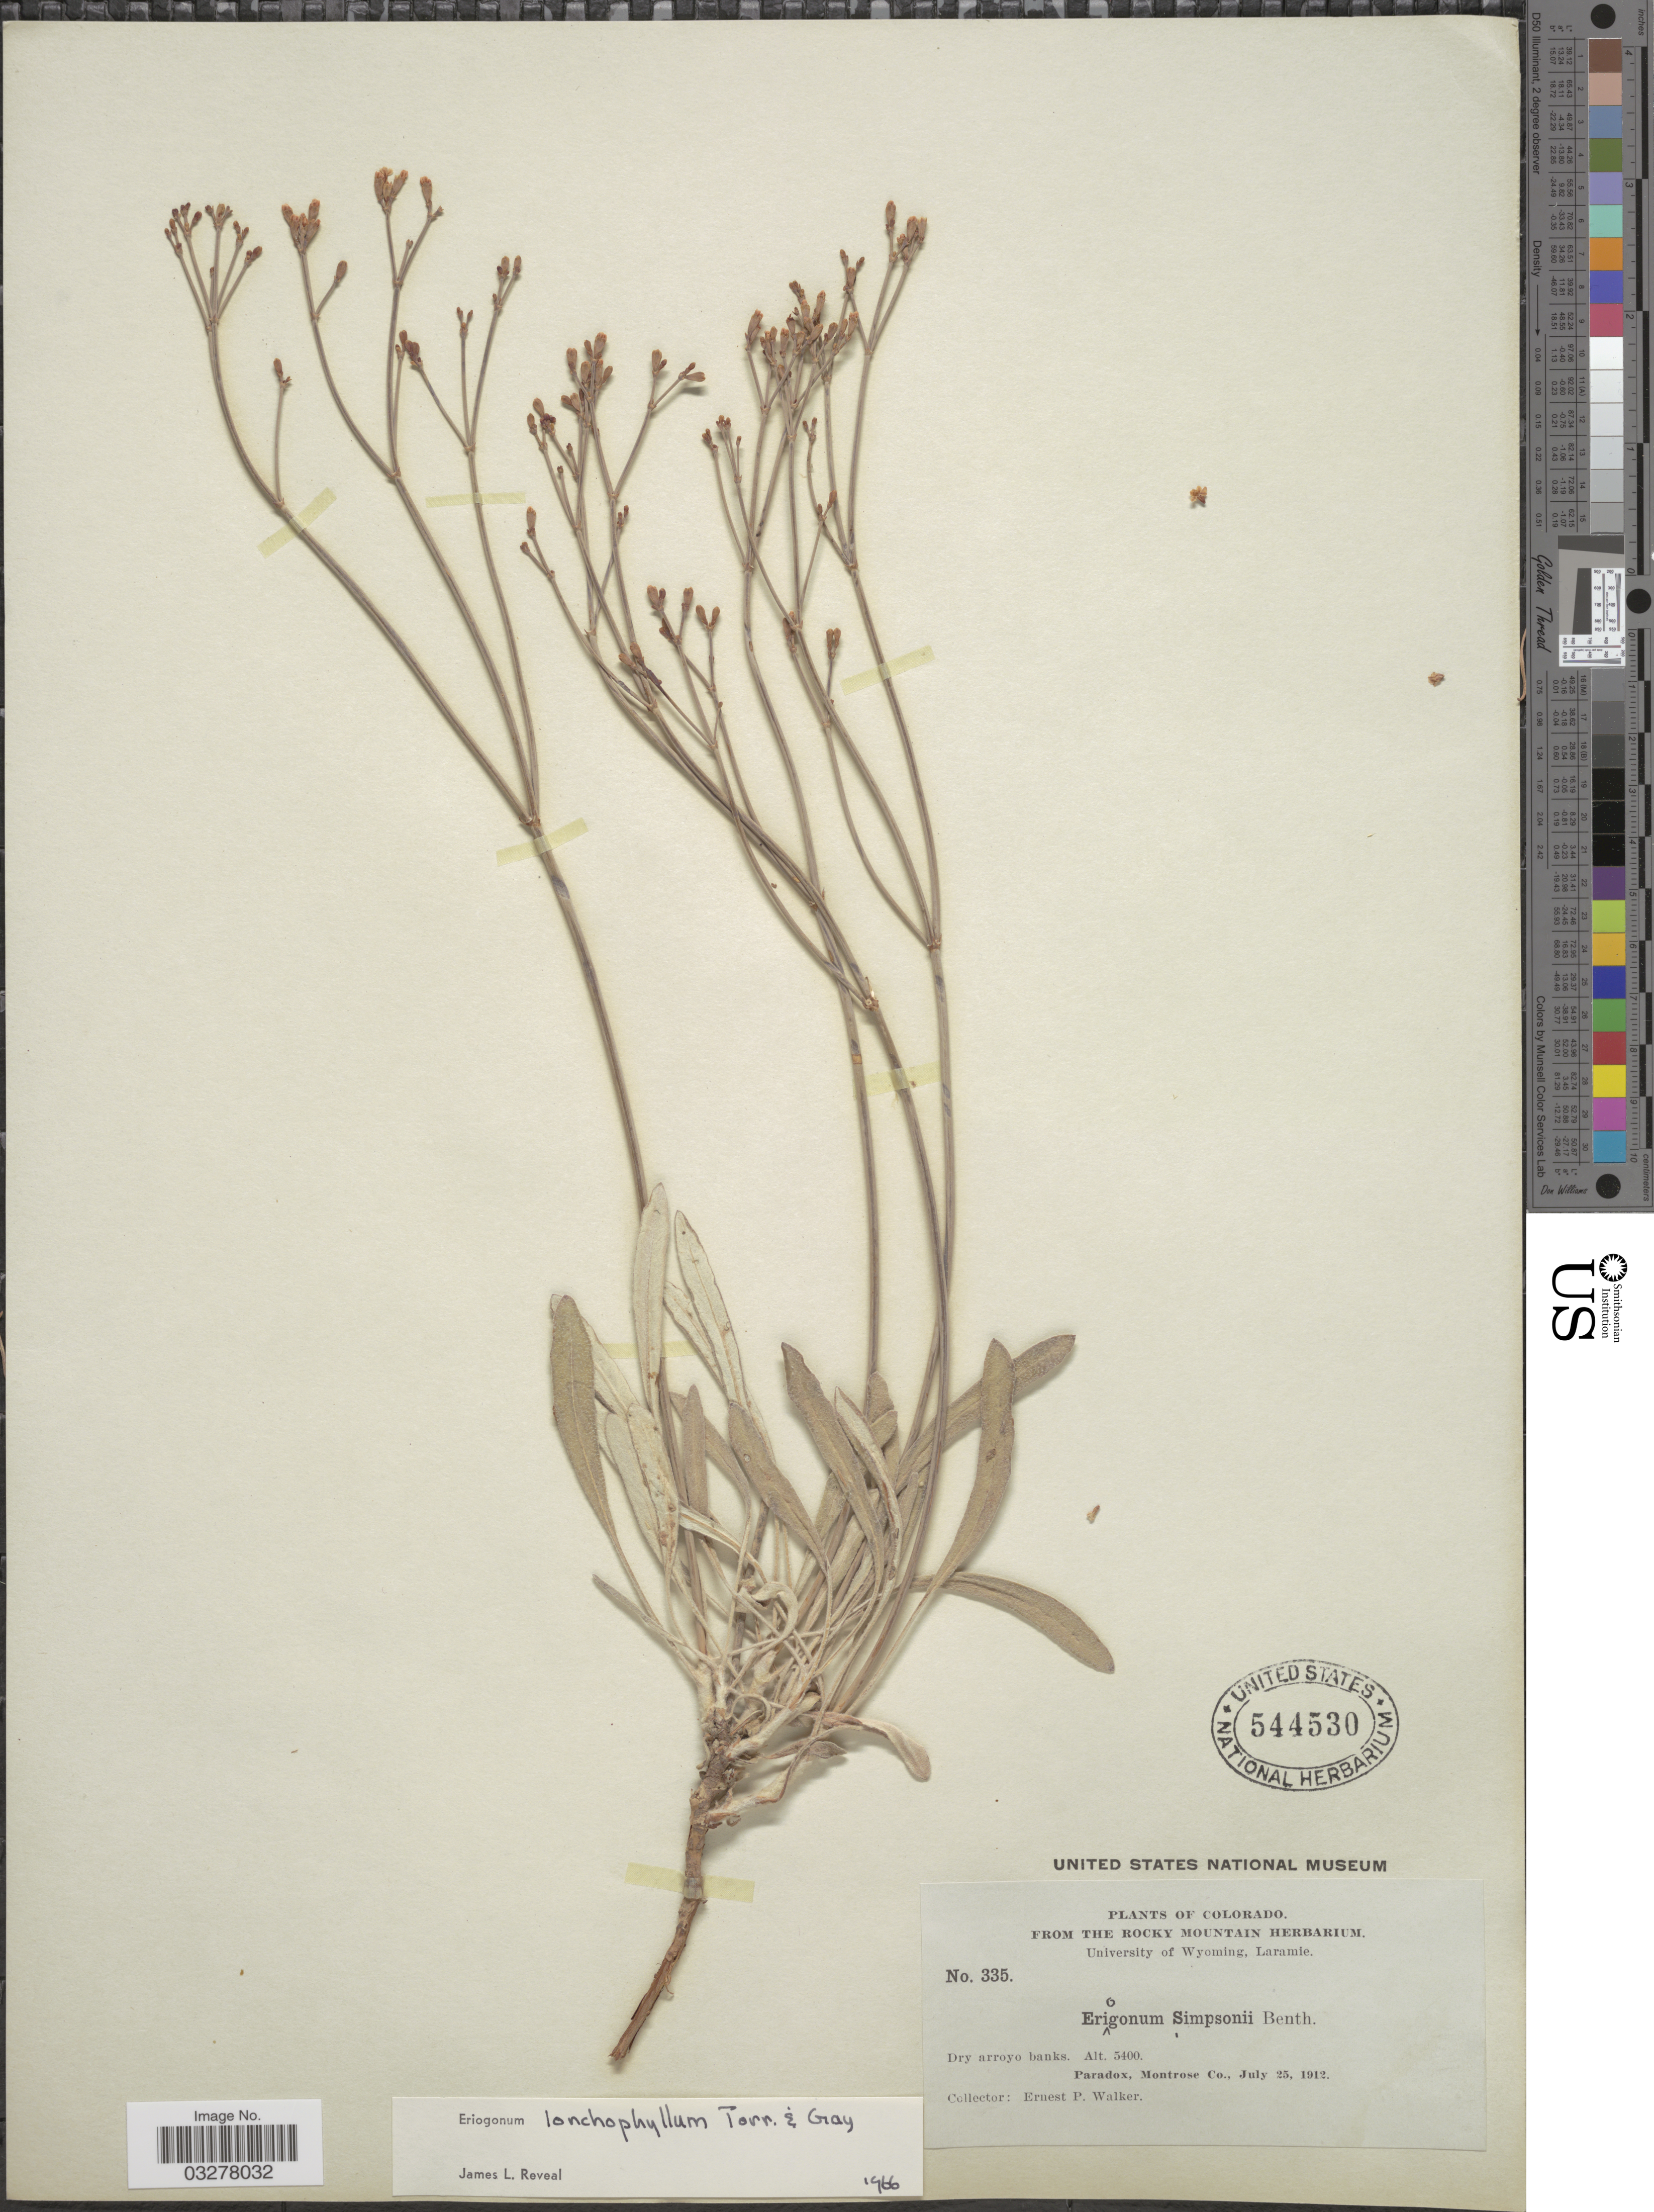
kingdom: Plantae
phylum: Tracheophyta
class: Magnoliopsida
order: Caryophyllales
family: Polygonaceae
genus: Eriogonum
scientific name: Eriogonum lonchophyllum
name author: Torr. & A. Gray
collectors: E. P. Walker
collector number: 335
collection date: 1912-07-25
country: United States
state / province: Colorado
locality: Paradox, Montrose Co.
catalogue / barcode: US 544530